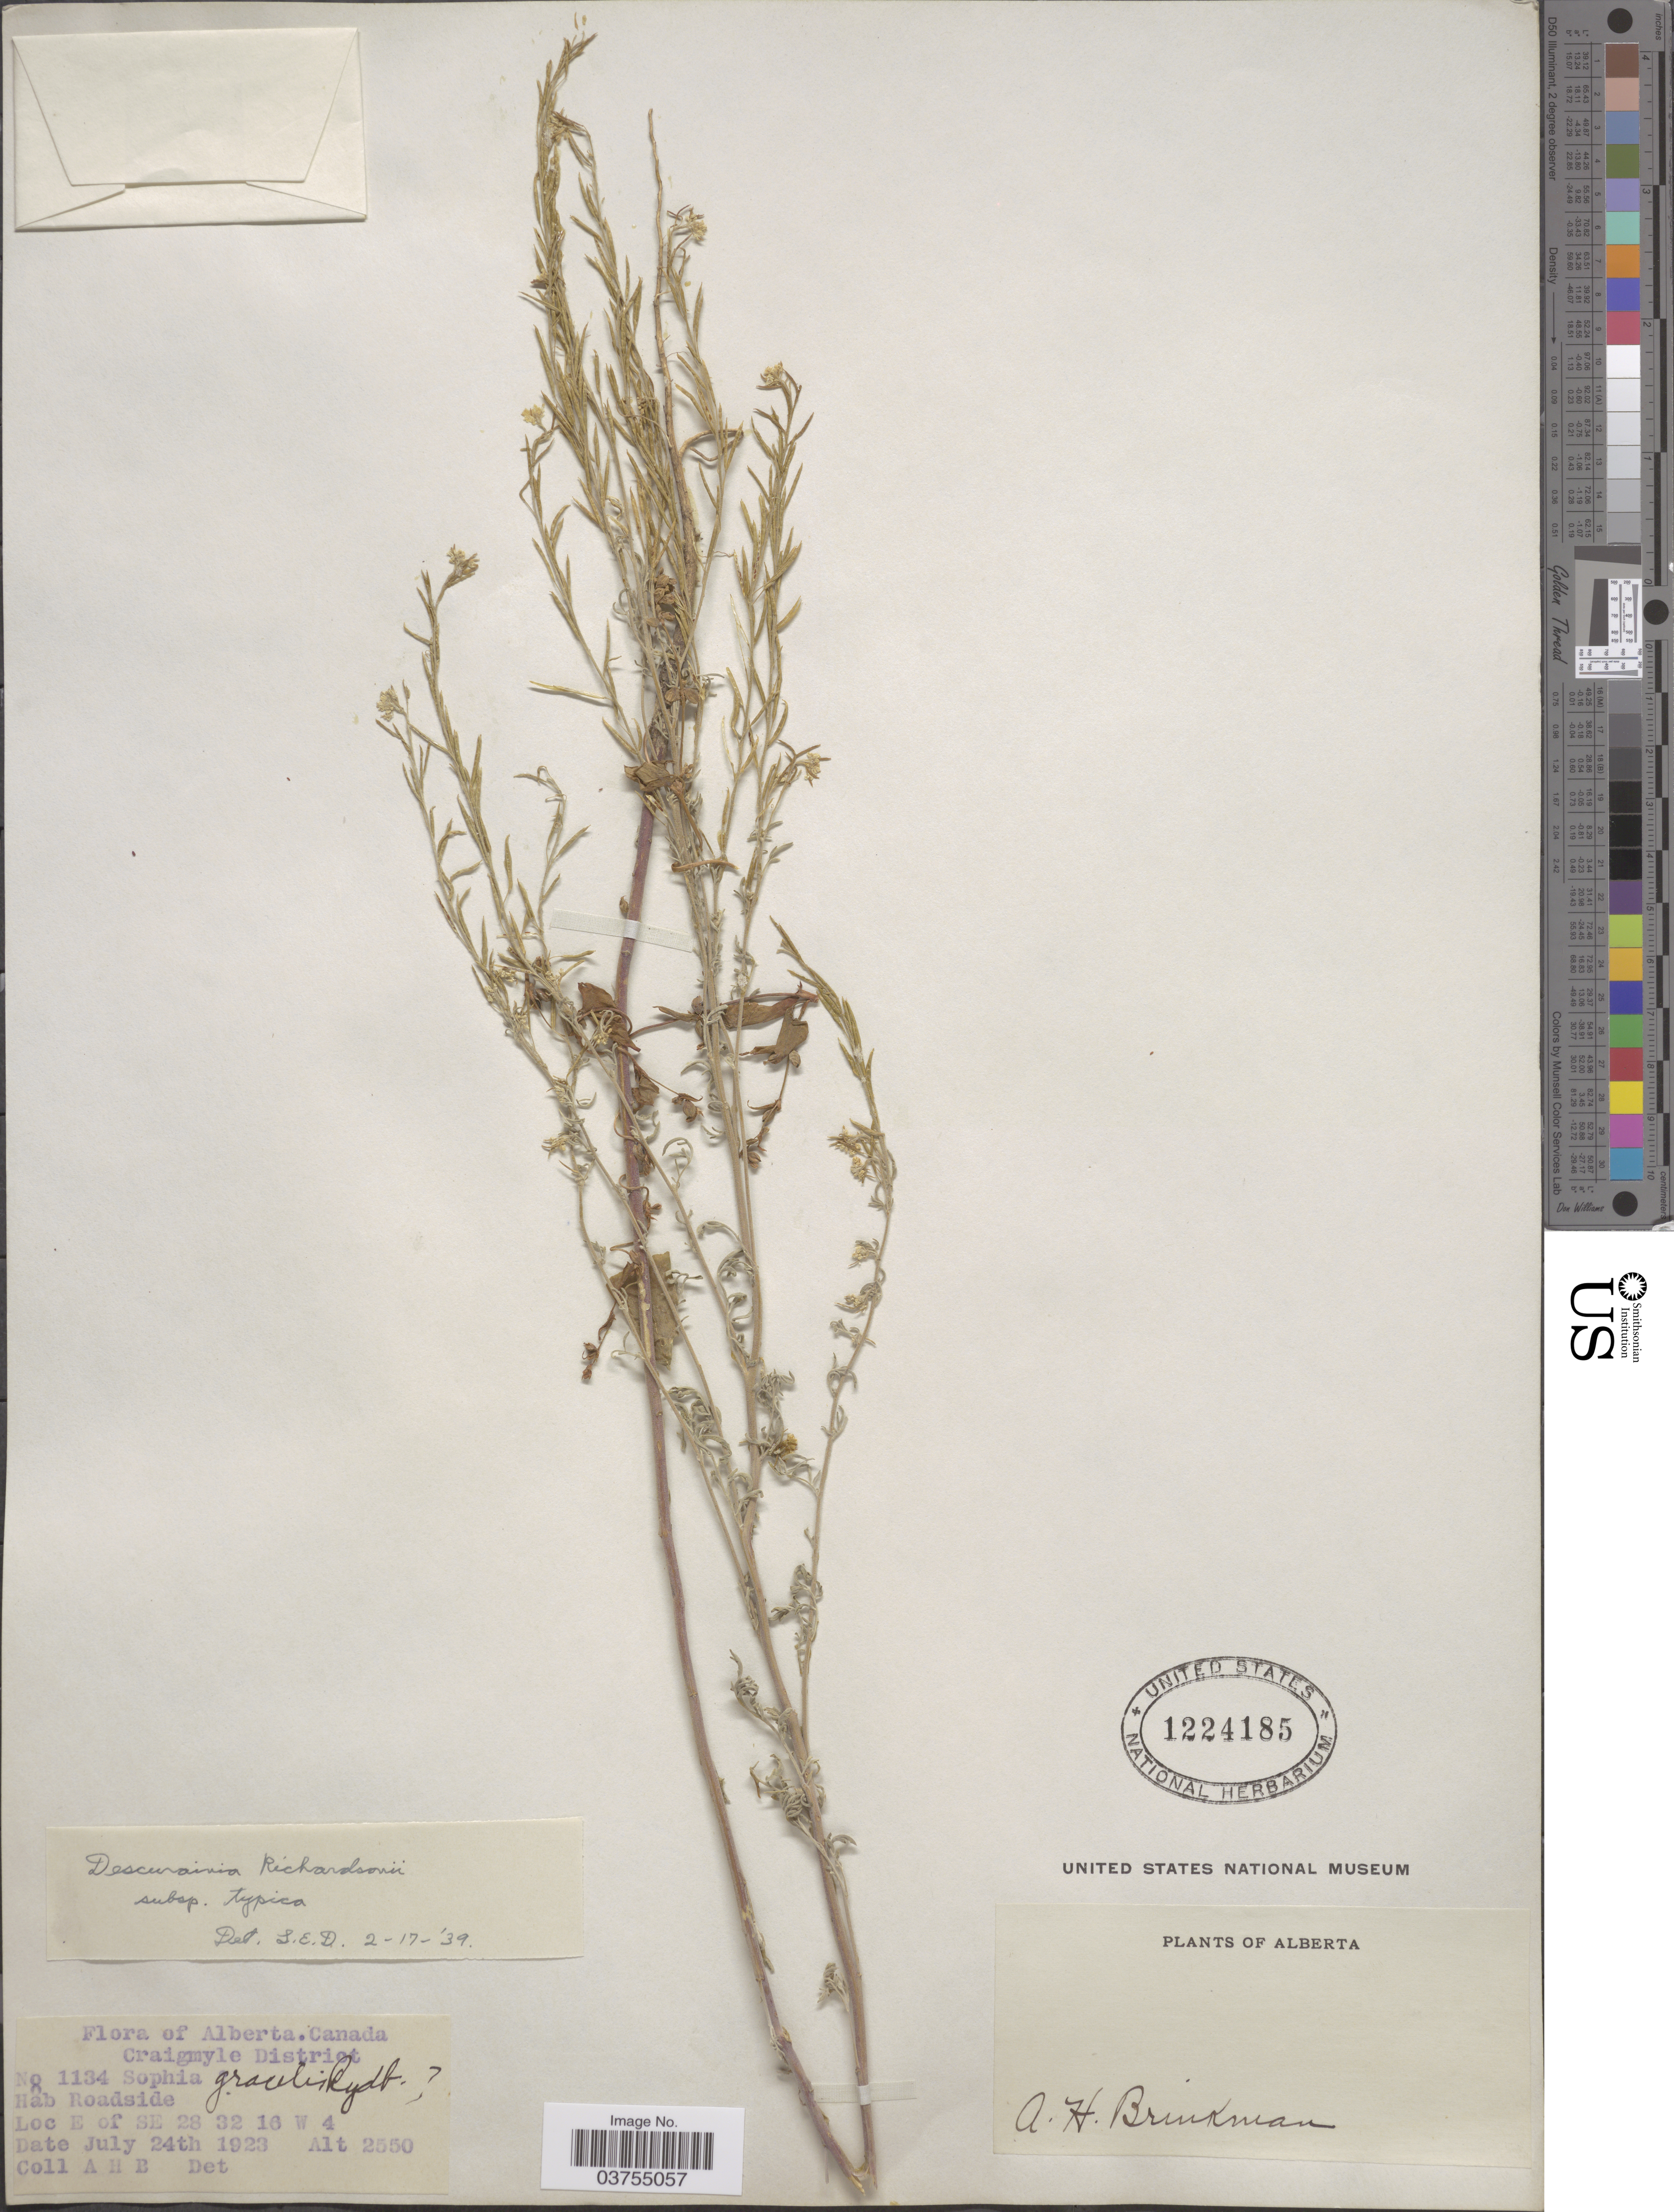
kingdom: Plantae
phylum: Tracheophyta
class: Magnoliopsida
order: Brassicales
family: Brassicaceae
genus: Descurainia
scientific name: Descurainia richardsonii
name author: (C.A. Mey.) O.E. Schulz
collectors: A. Brinkman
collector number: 1134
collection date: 1923-07-24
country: Canada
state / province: Alberta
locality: Craigmyle District. E of SE 28 32 16 W 4.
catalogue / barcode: US 1224185